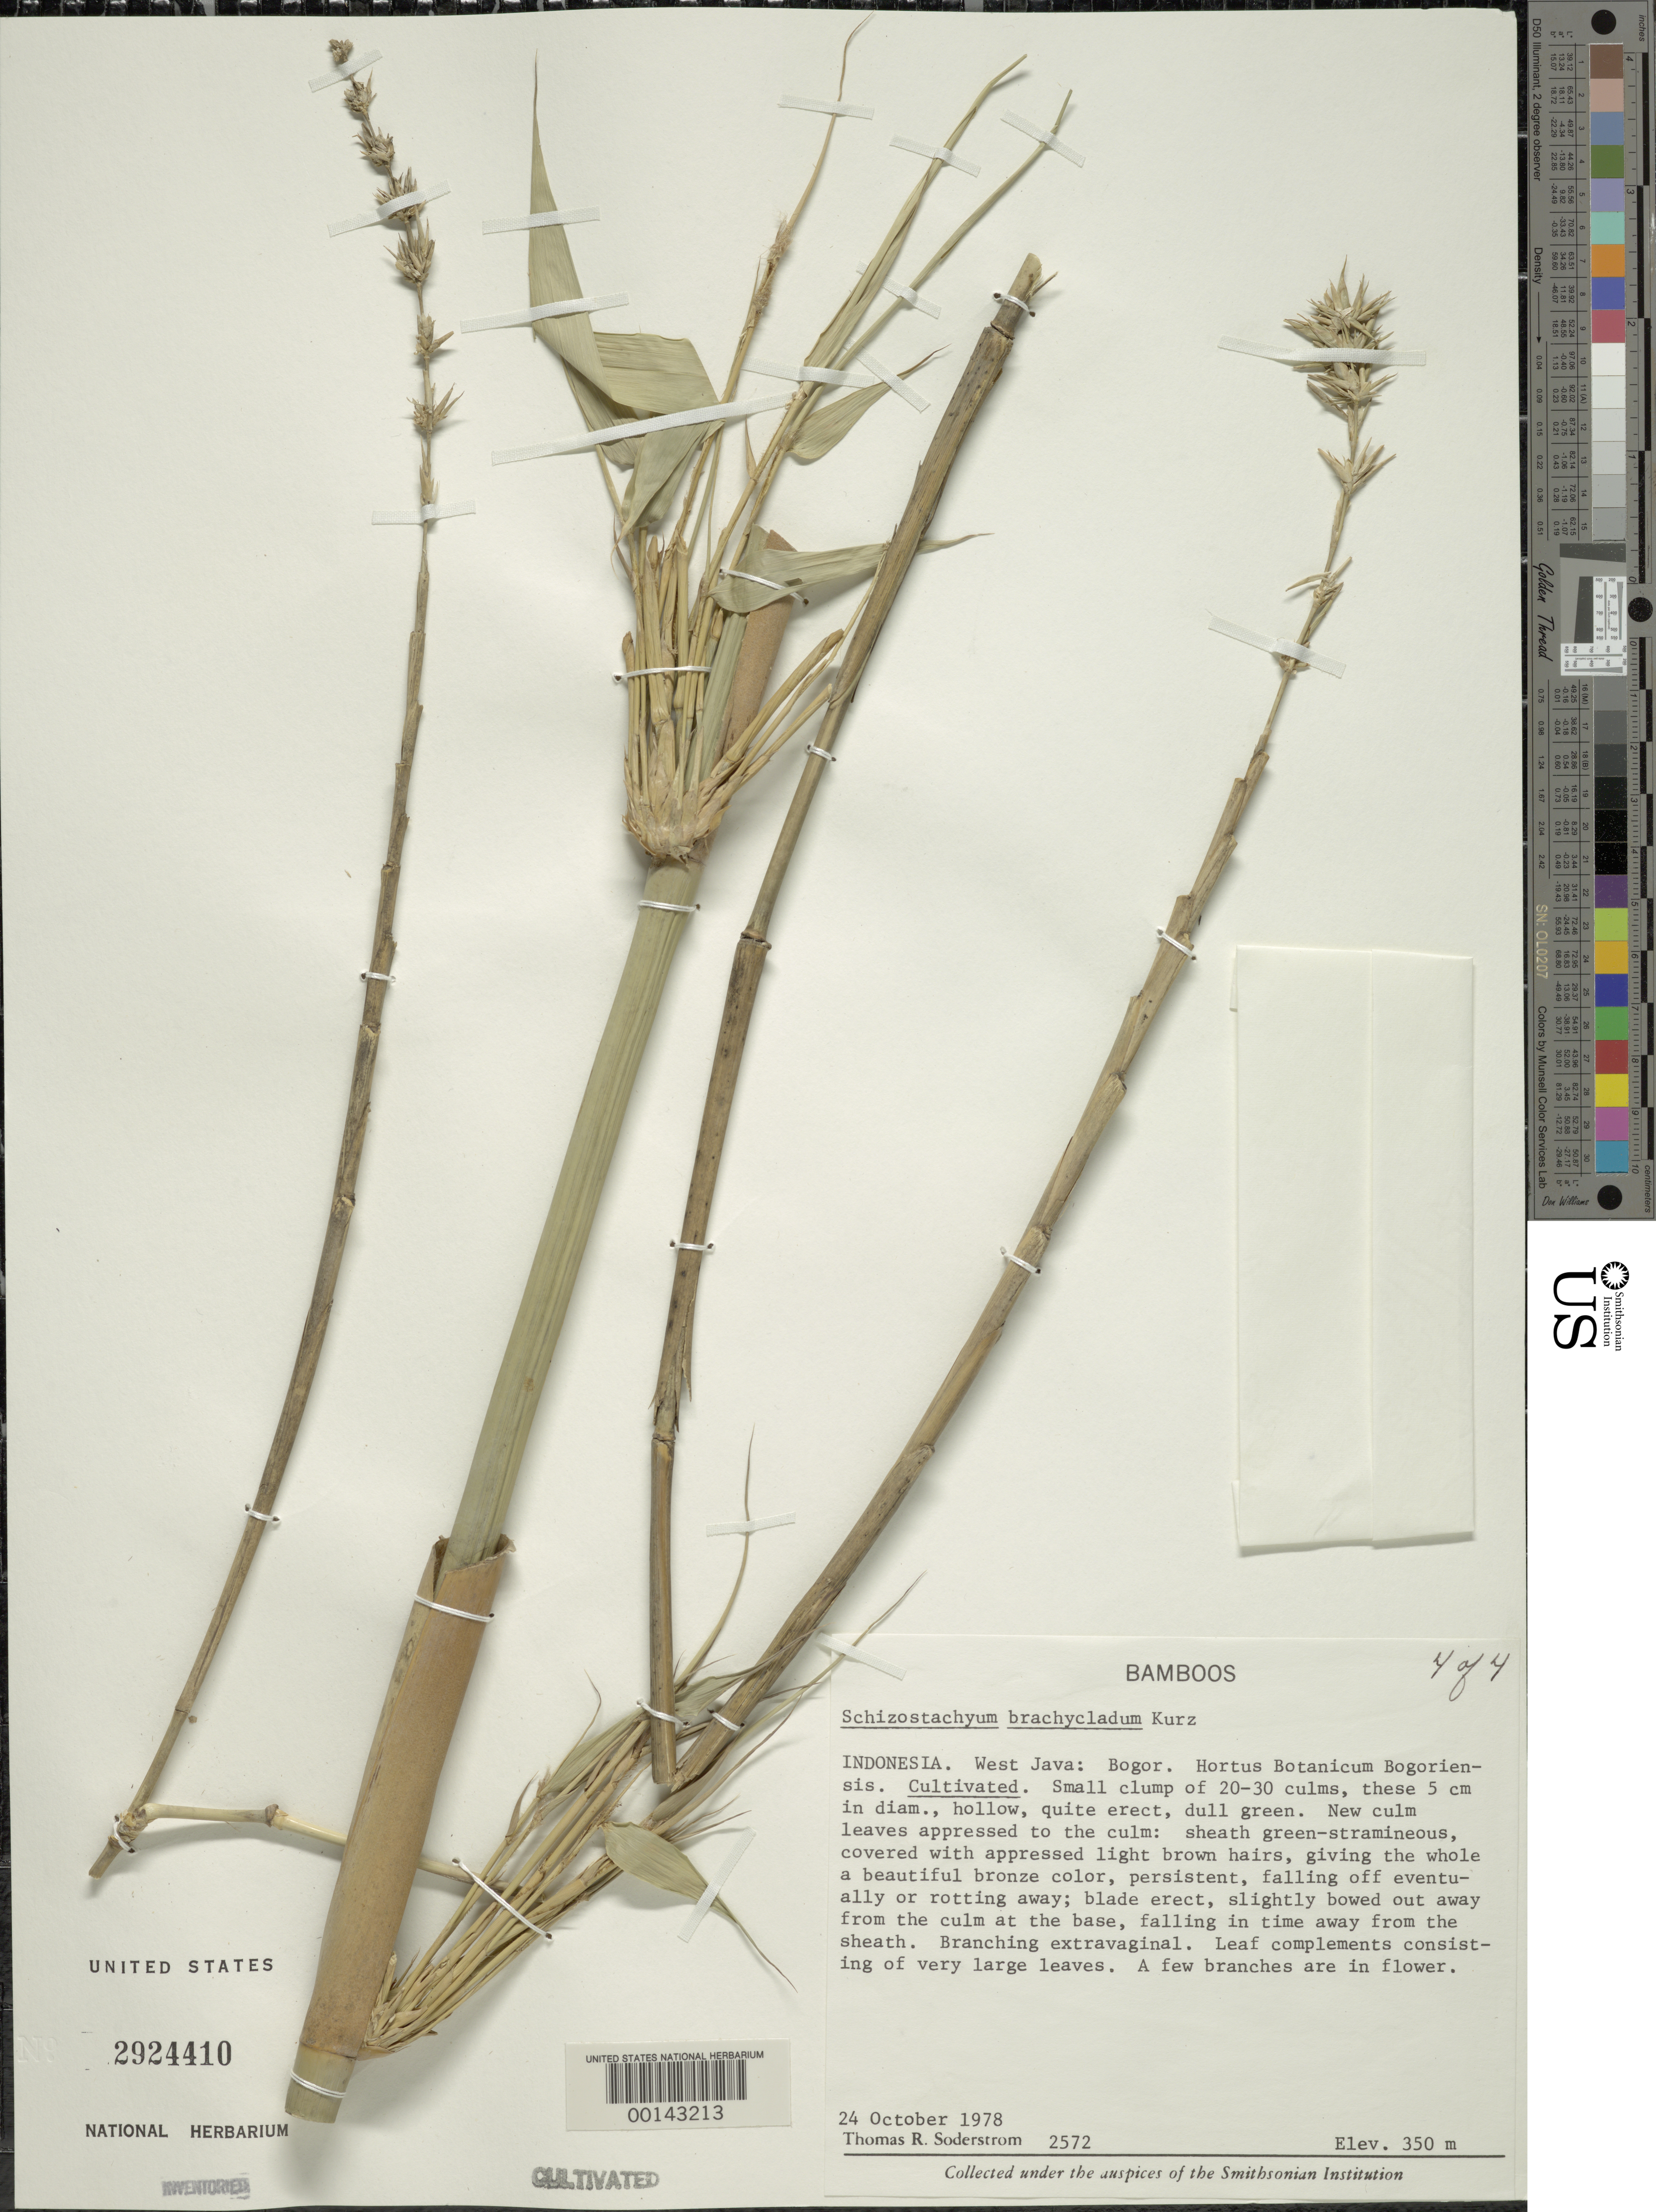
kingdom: Plantae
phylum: Tracheophyta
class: Liliopsida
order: Poales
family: Poaceae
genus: Schizostachyum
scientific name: Schizostachyum brachycladum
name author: (Kurz ex Munro) Kurz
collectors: T. R. Soderstrom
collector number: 2572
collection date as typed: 24 Oct 1978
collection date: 1978-10-24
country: Indonesia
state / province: Java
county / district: Jawa Barat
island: Java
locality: Bogor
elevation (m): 350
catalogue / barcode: US 2924410